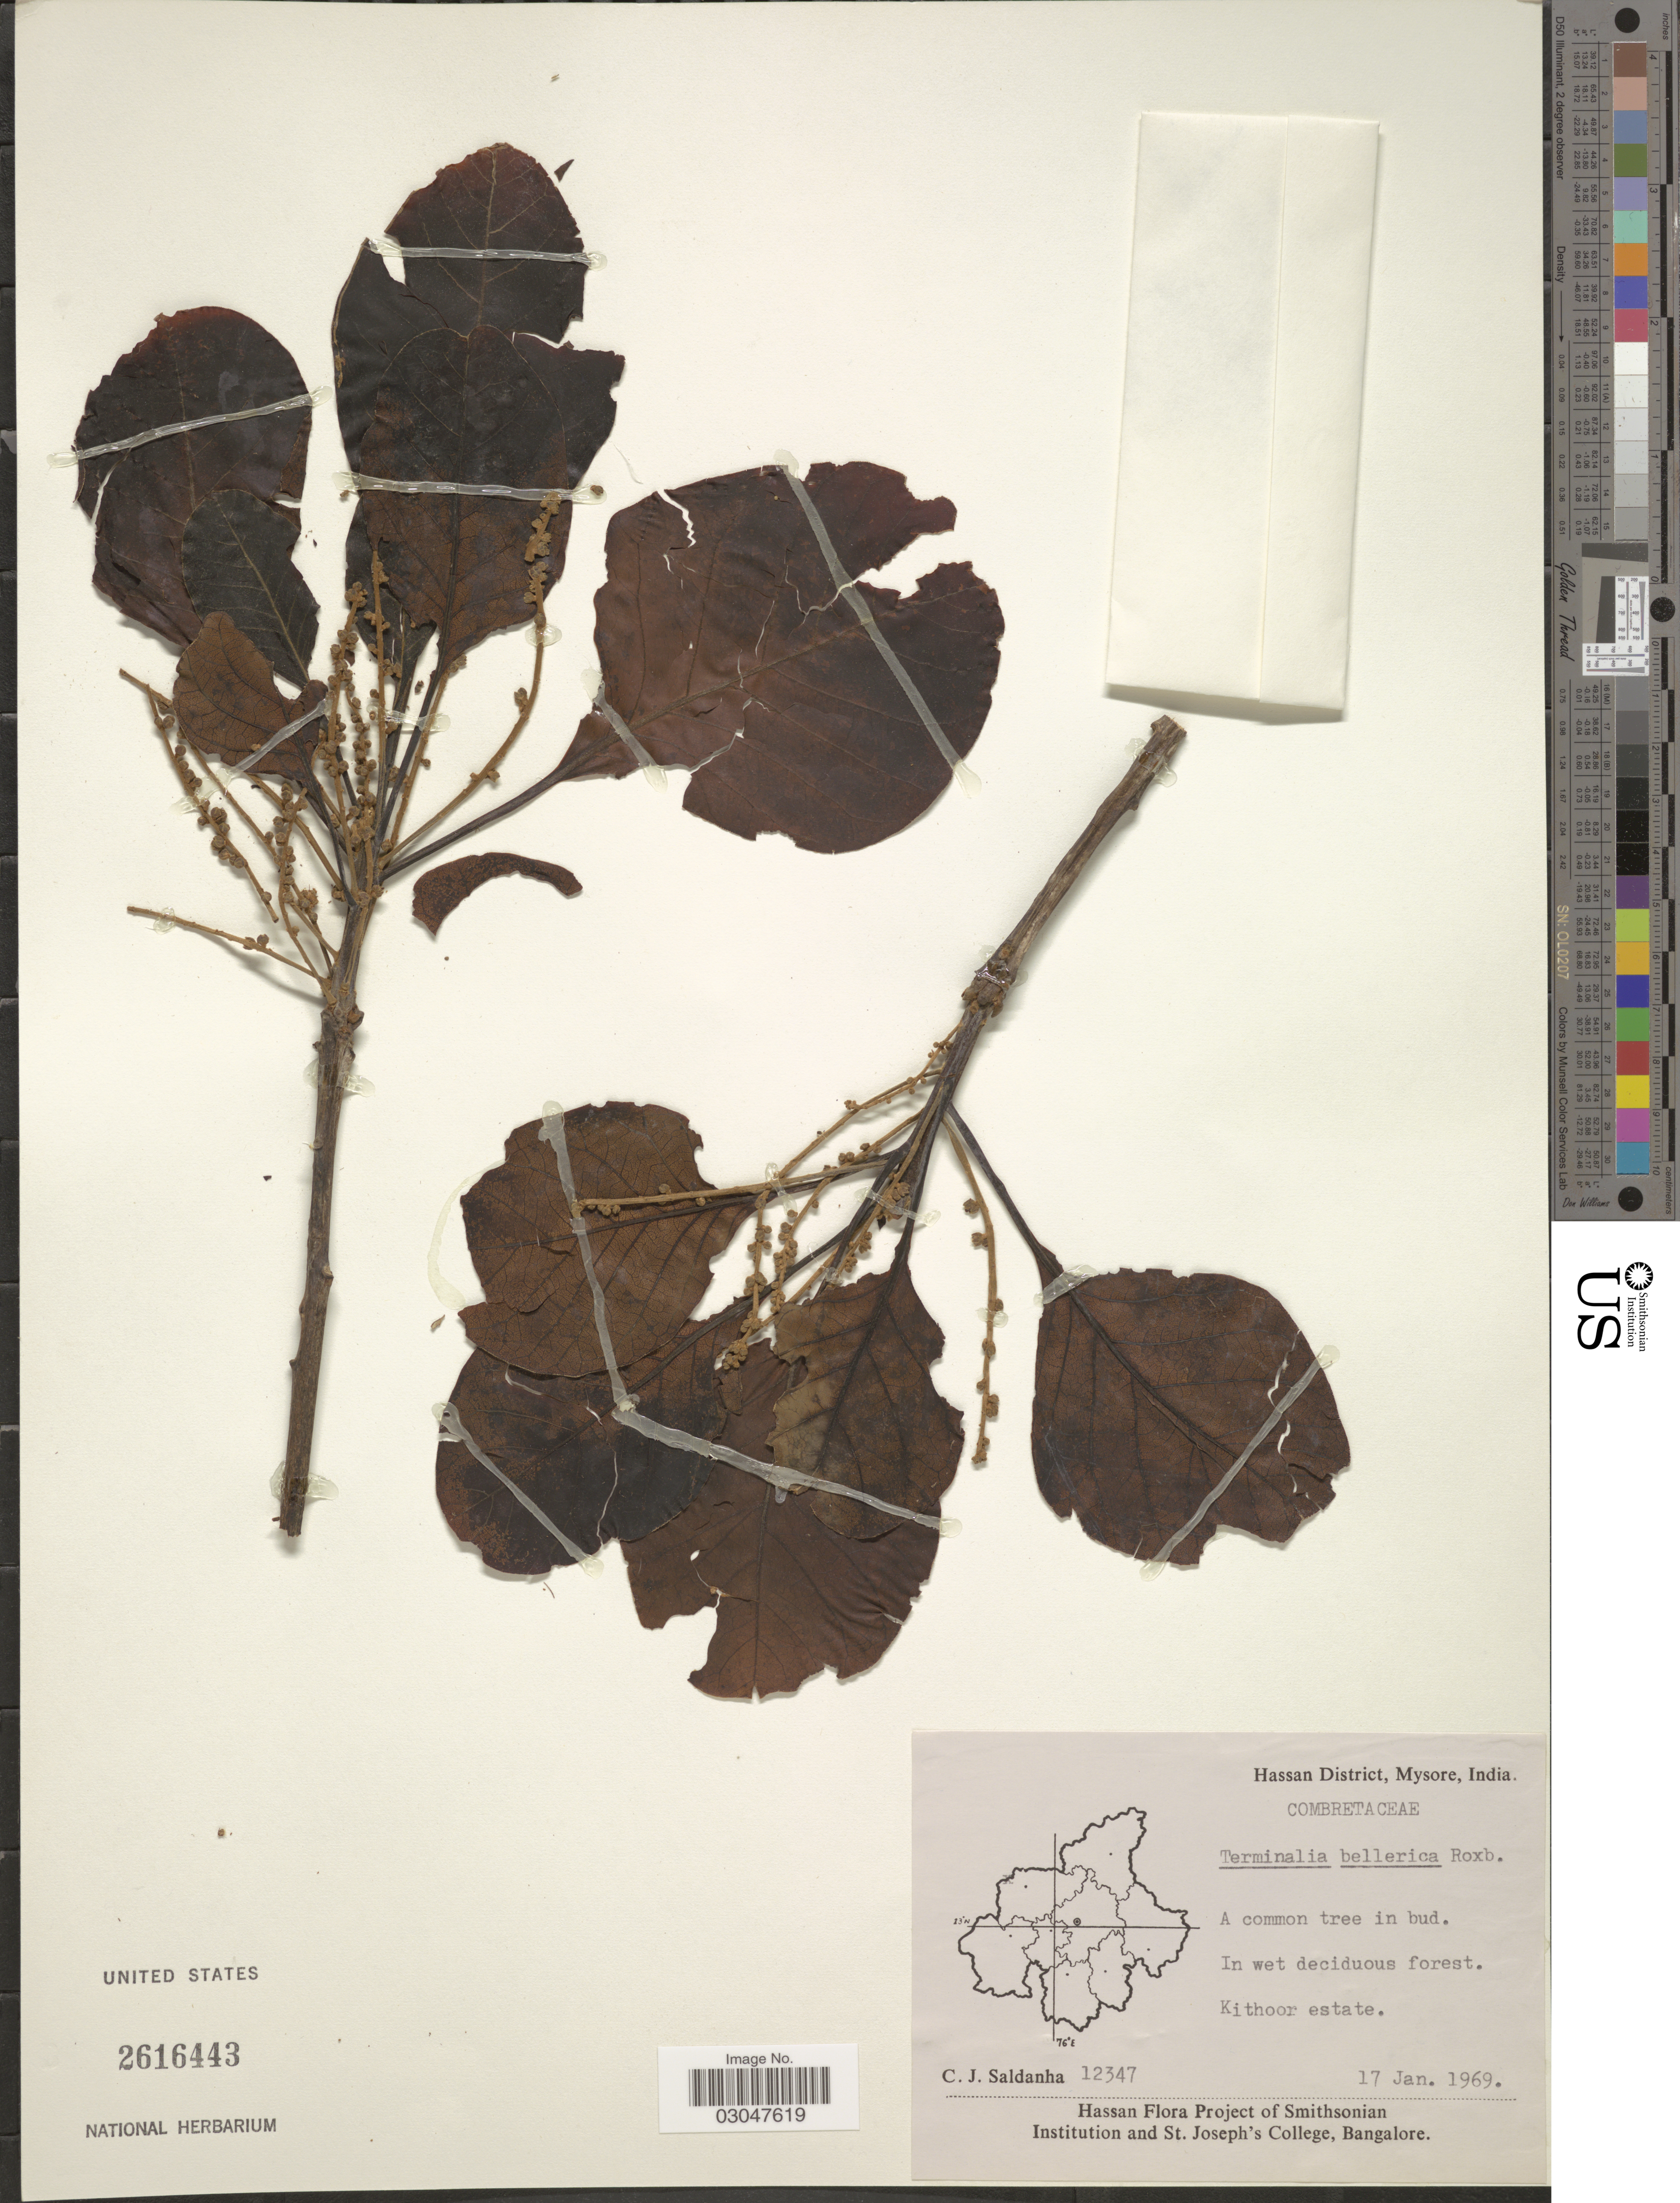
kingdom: Plantae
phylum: Tracheophyta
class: Magnoliopsida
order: Myrtales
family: Combretaceae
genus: Terminalia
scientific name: Terminalia bellirica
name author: (Gaertn.) Roxb.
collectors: C. J. Saldanha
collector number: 12347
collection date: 1969-01-17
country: India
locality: Hassan District, Mysore. Kithoor estate.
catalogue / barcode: US 2616443